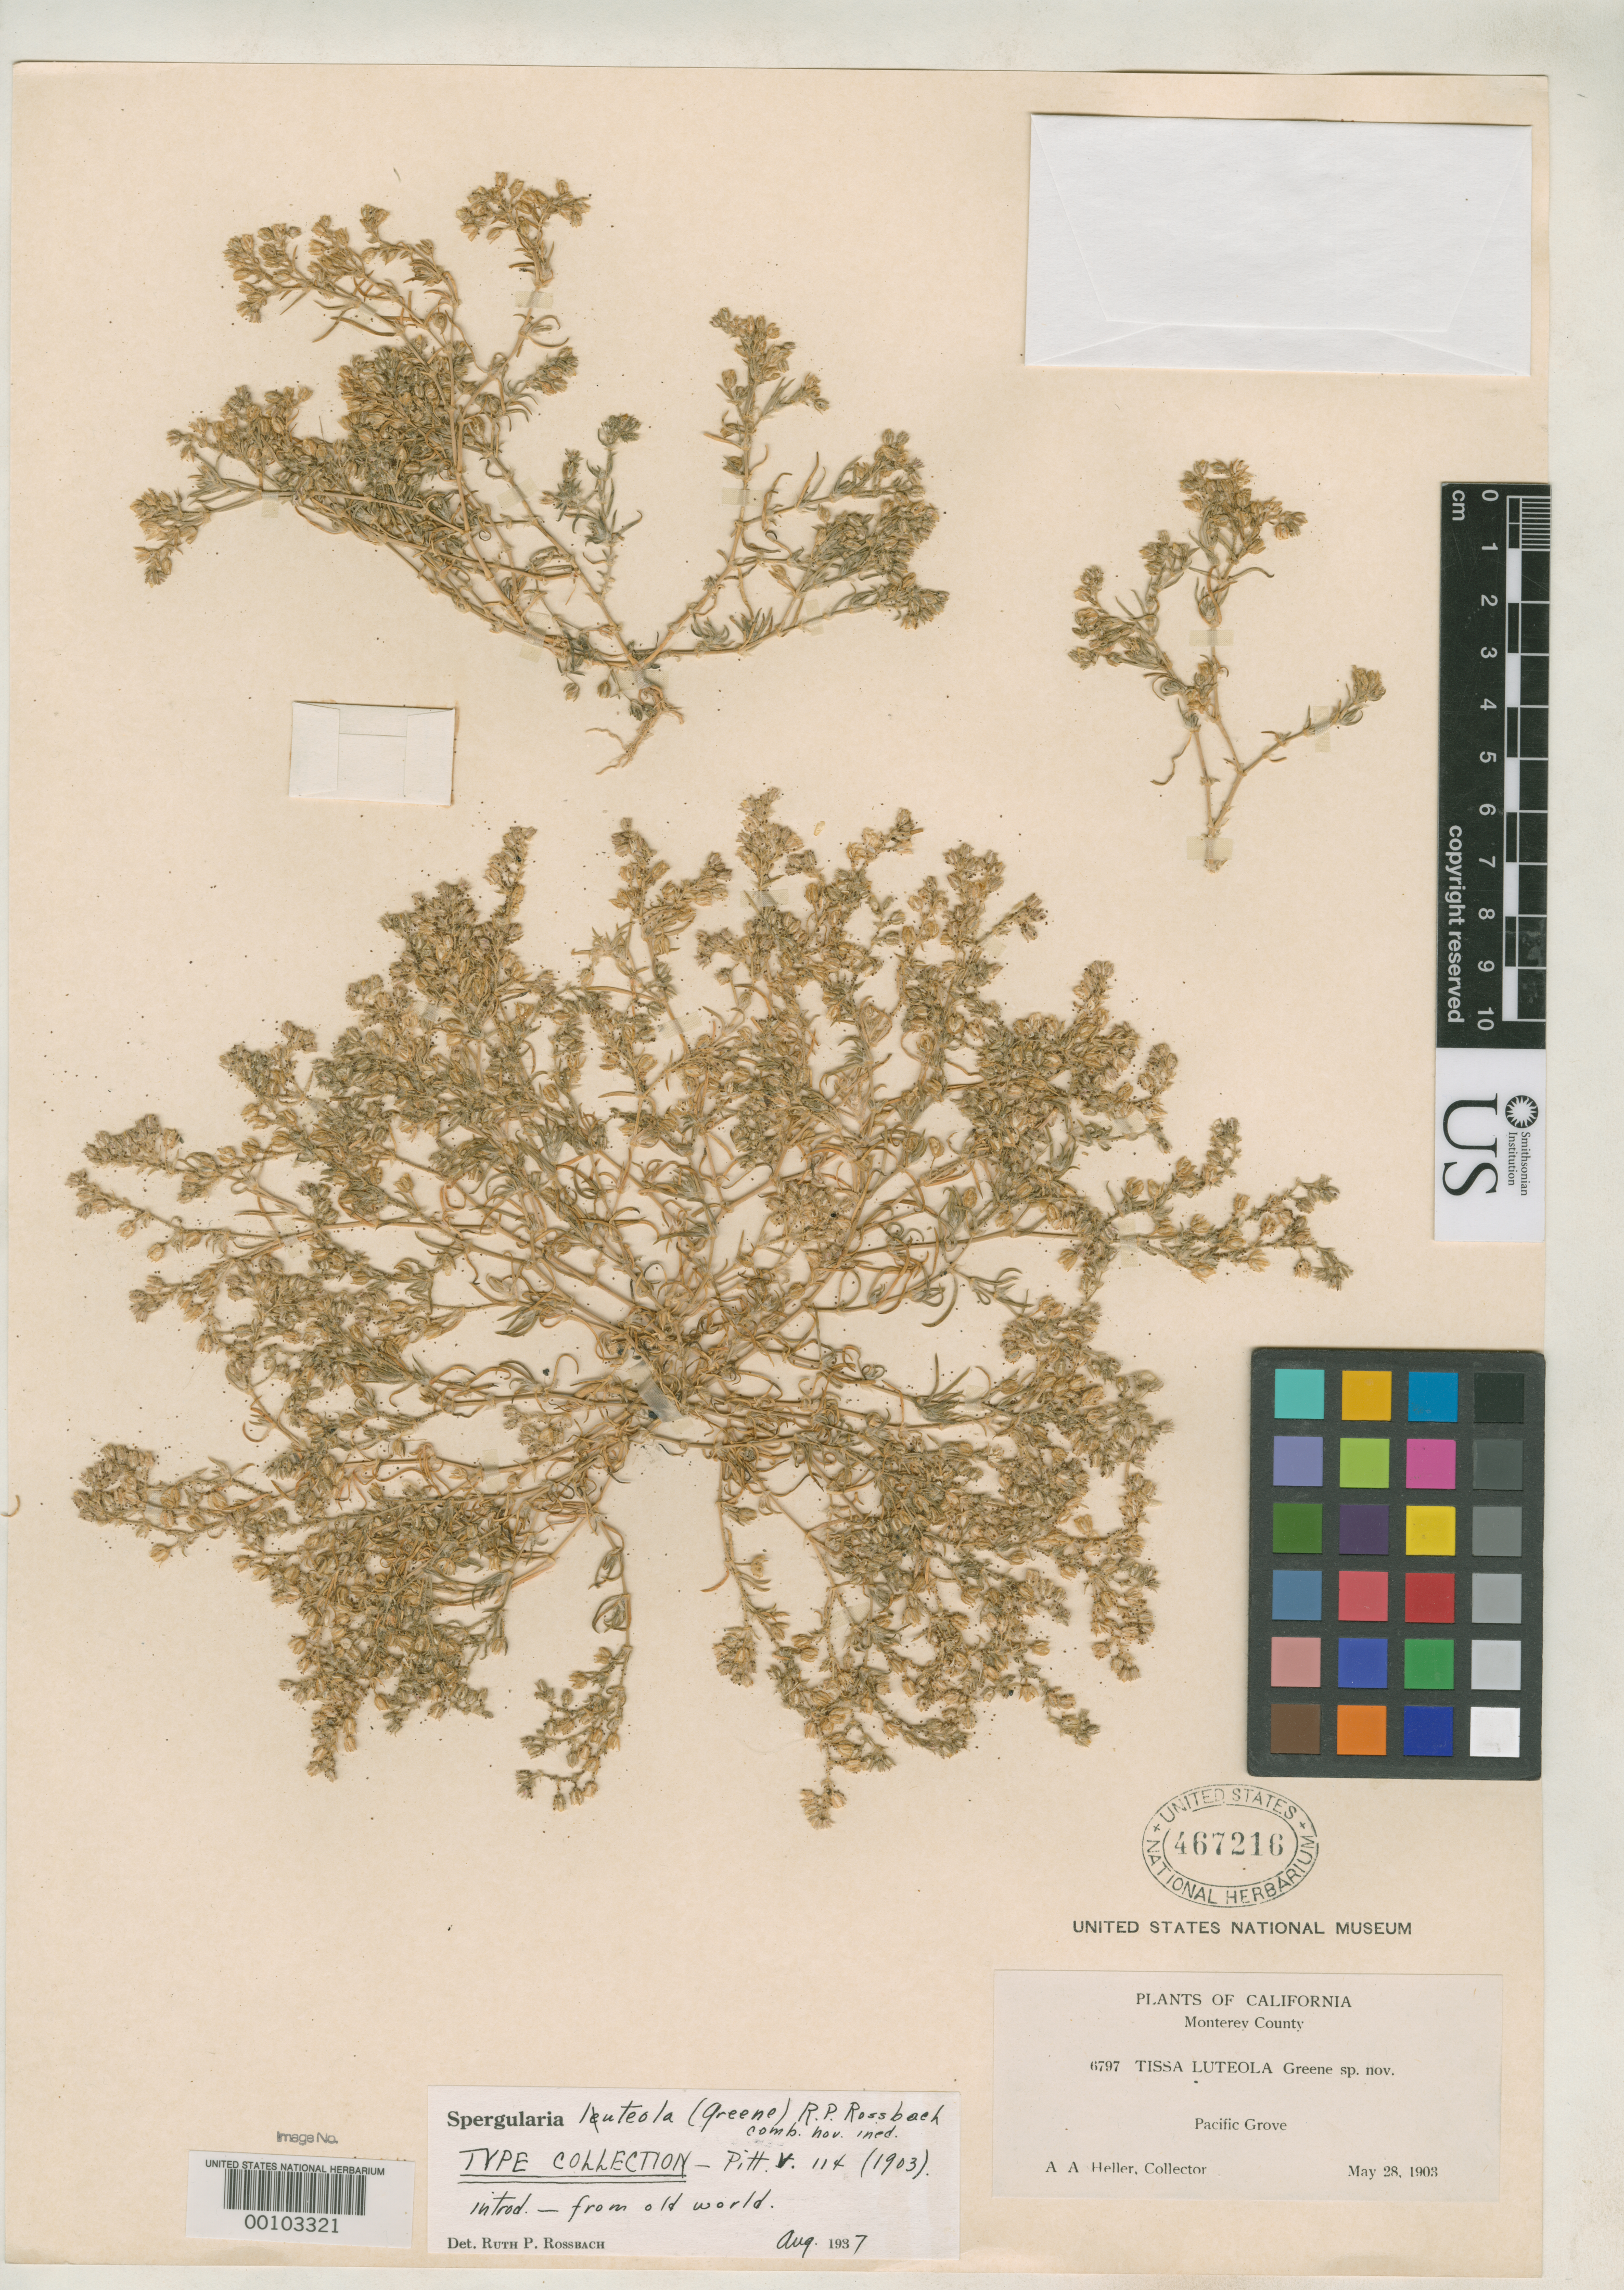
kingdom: Plantae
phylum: Tracheophyta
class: Magnoliopsida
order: Caryophyllales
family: Caryophyllaceae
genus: Tissa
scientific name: Tissa luteola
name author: Greene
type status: Isotype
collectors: A. A. Heller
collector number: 6797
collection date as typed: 28 May 1903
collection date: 1903-05-28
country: United States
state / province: California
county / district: Monterey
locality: Pacific Grove.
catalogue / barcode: US 467216